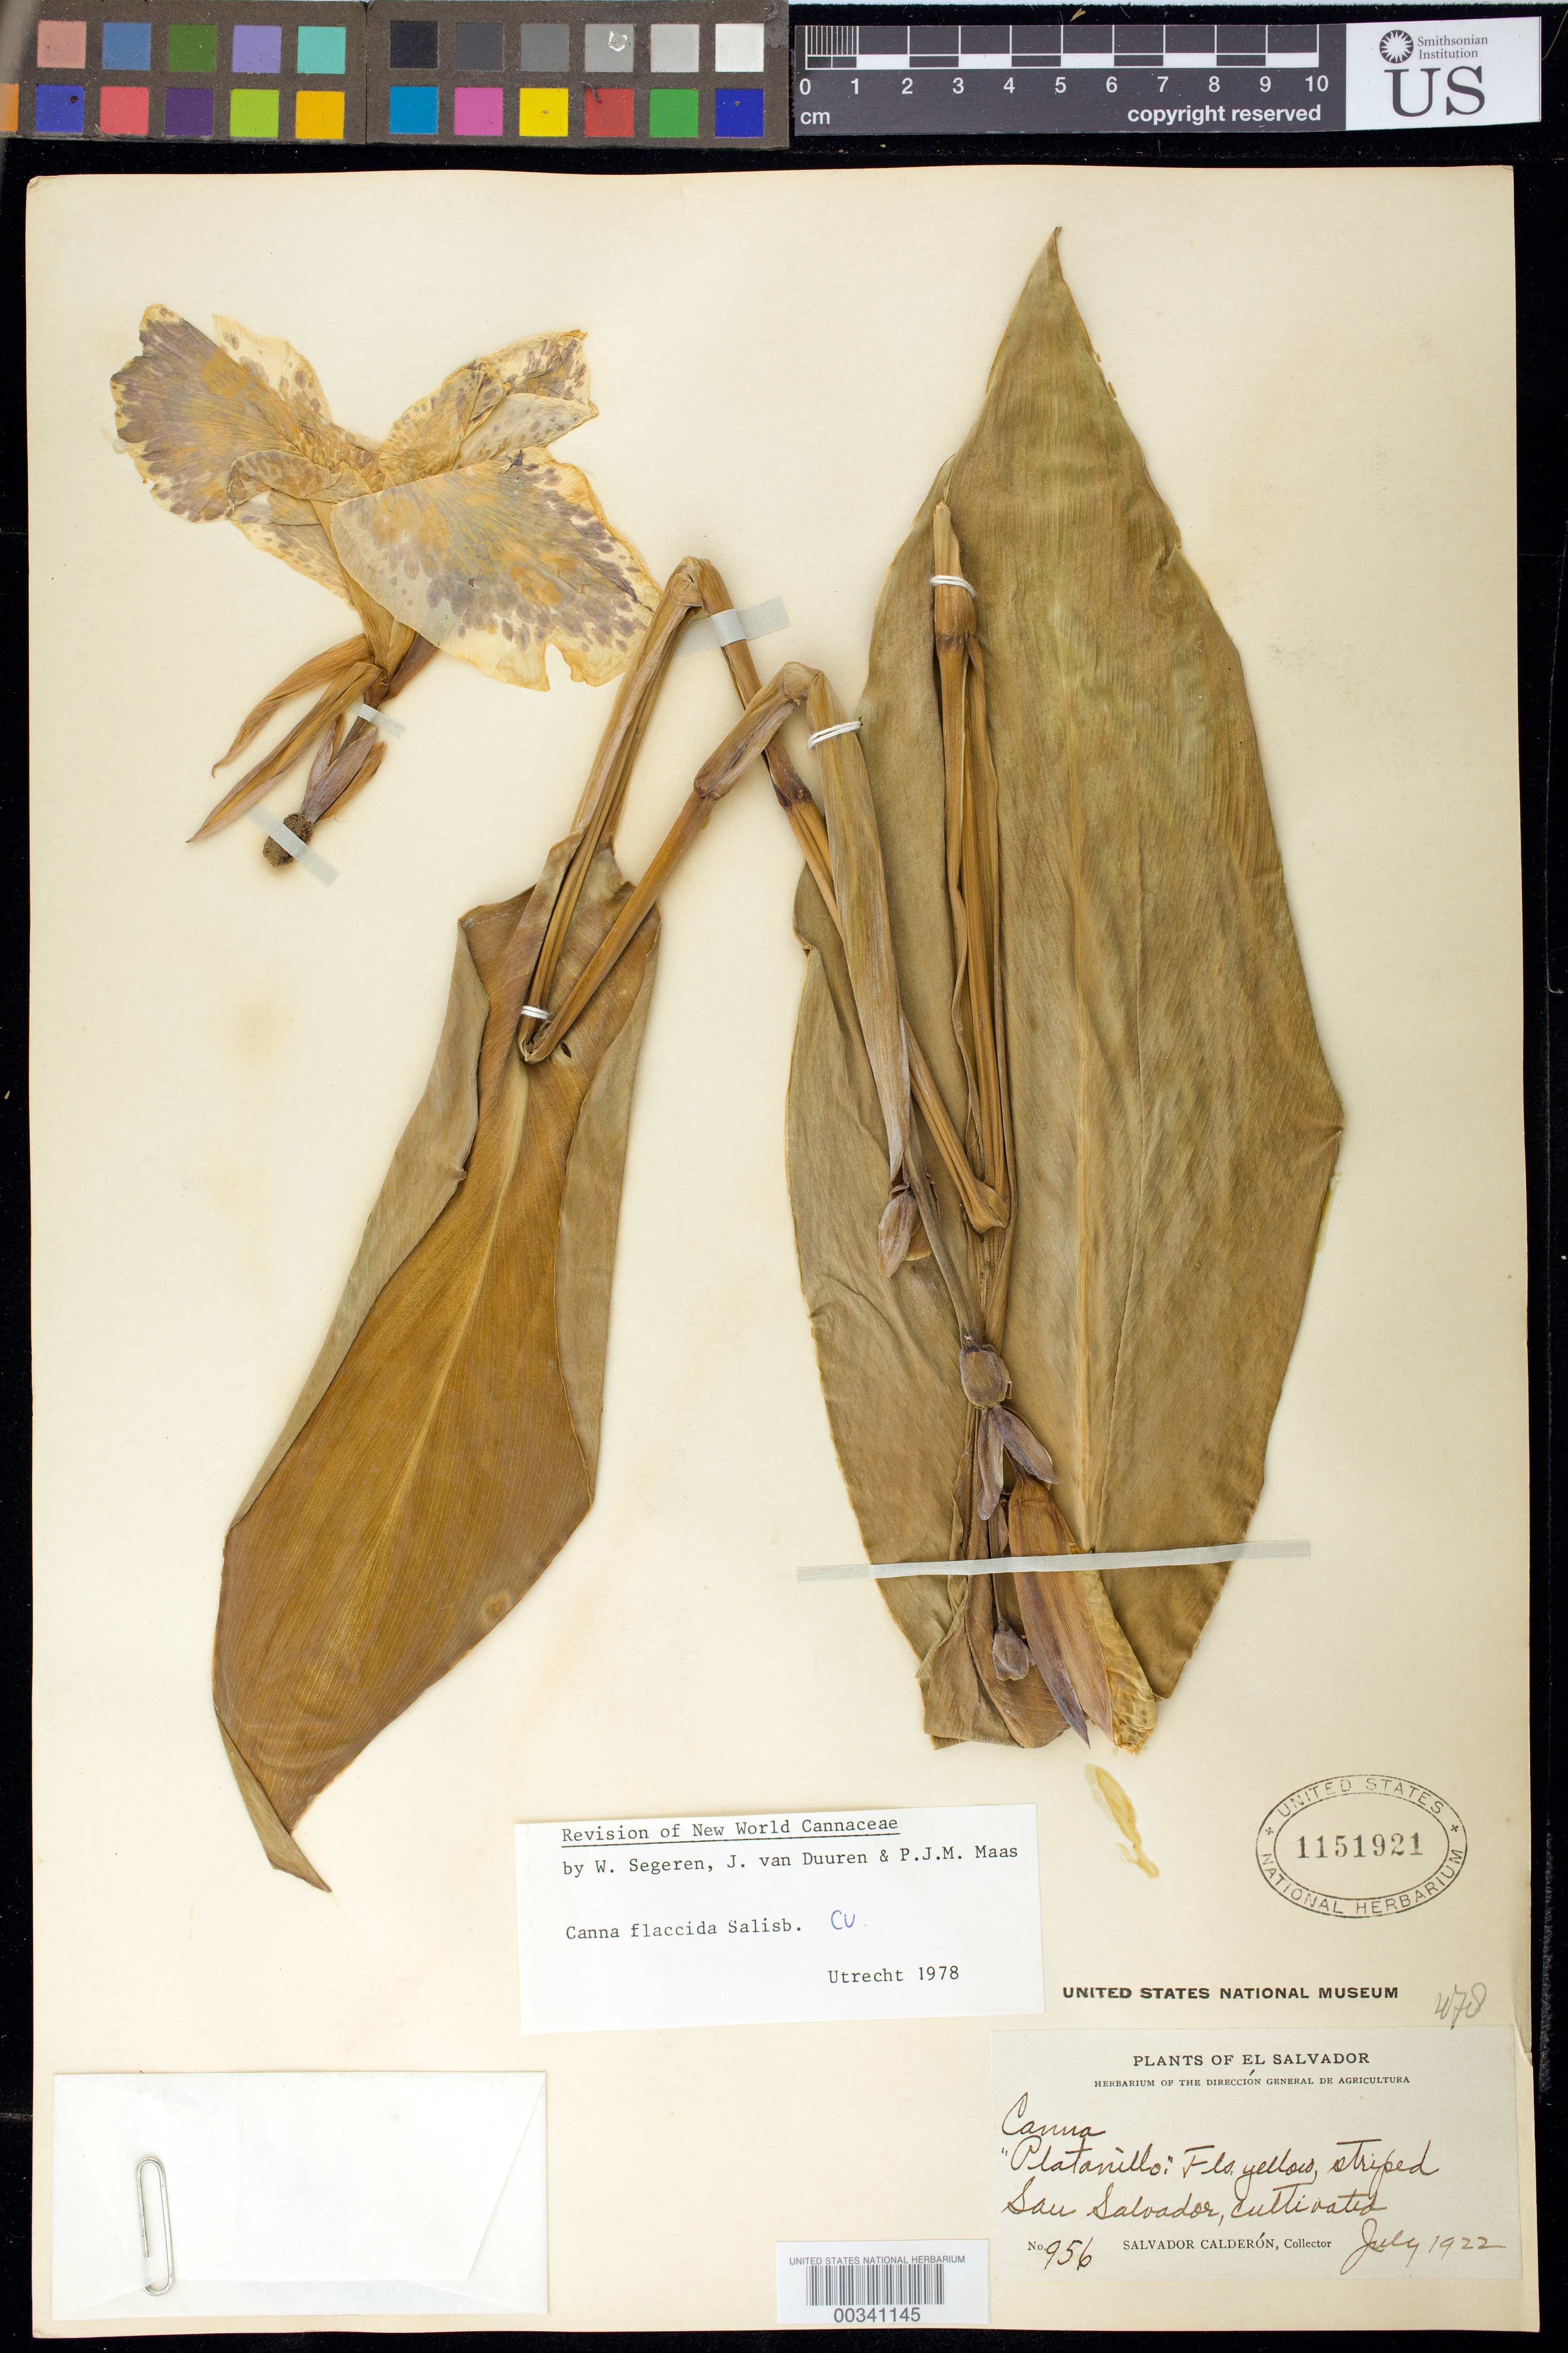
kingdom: Plantae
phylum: Tracheophyta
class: Liliopsida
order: Zingiberales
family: Cannaceae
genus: Canna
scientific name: Canna flaccida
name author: Salisb.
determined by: Segeren, W.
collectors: S. Calderón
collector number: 956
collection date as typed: Jul 1922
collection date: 1922-07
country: El Salvador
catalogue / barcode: US 1151921